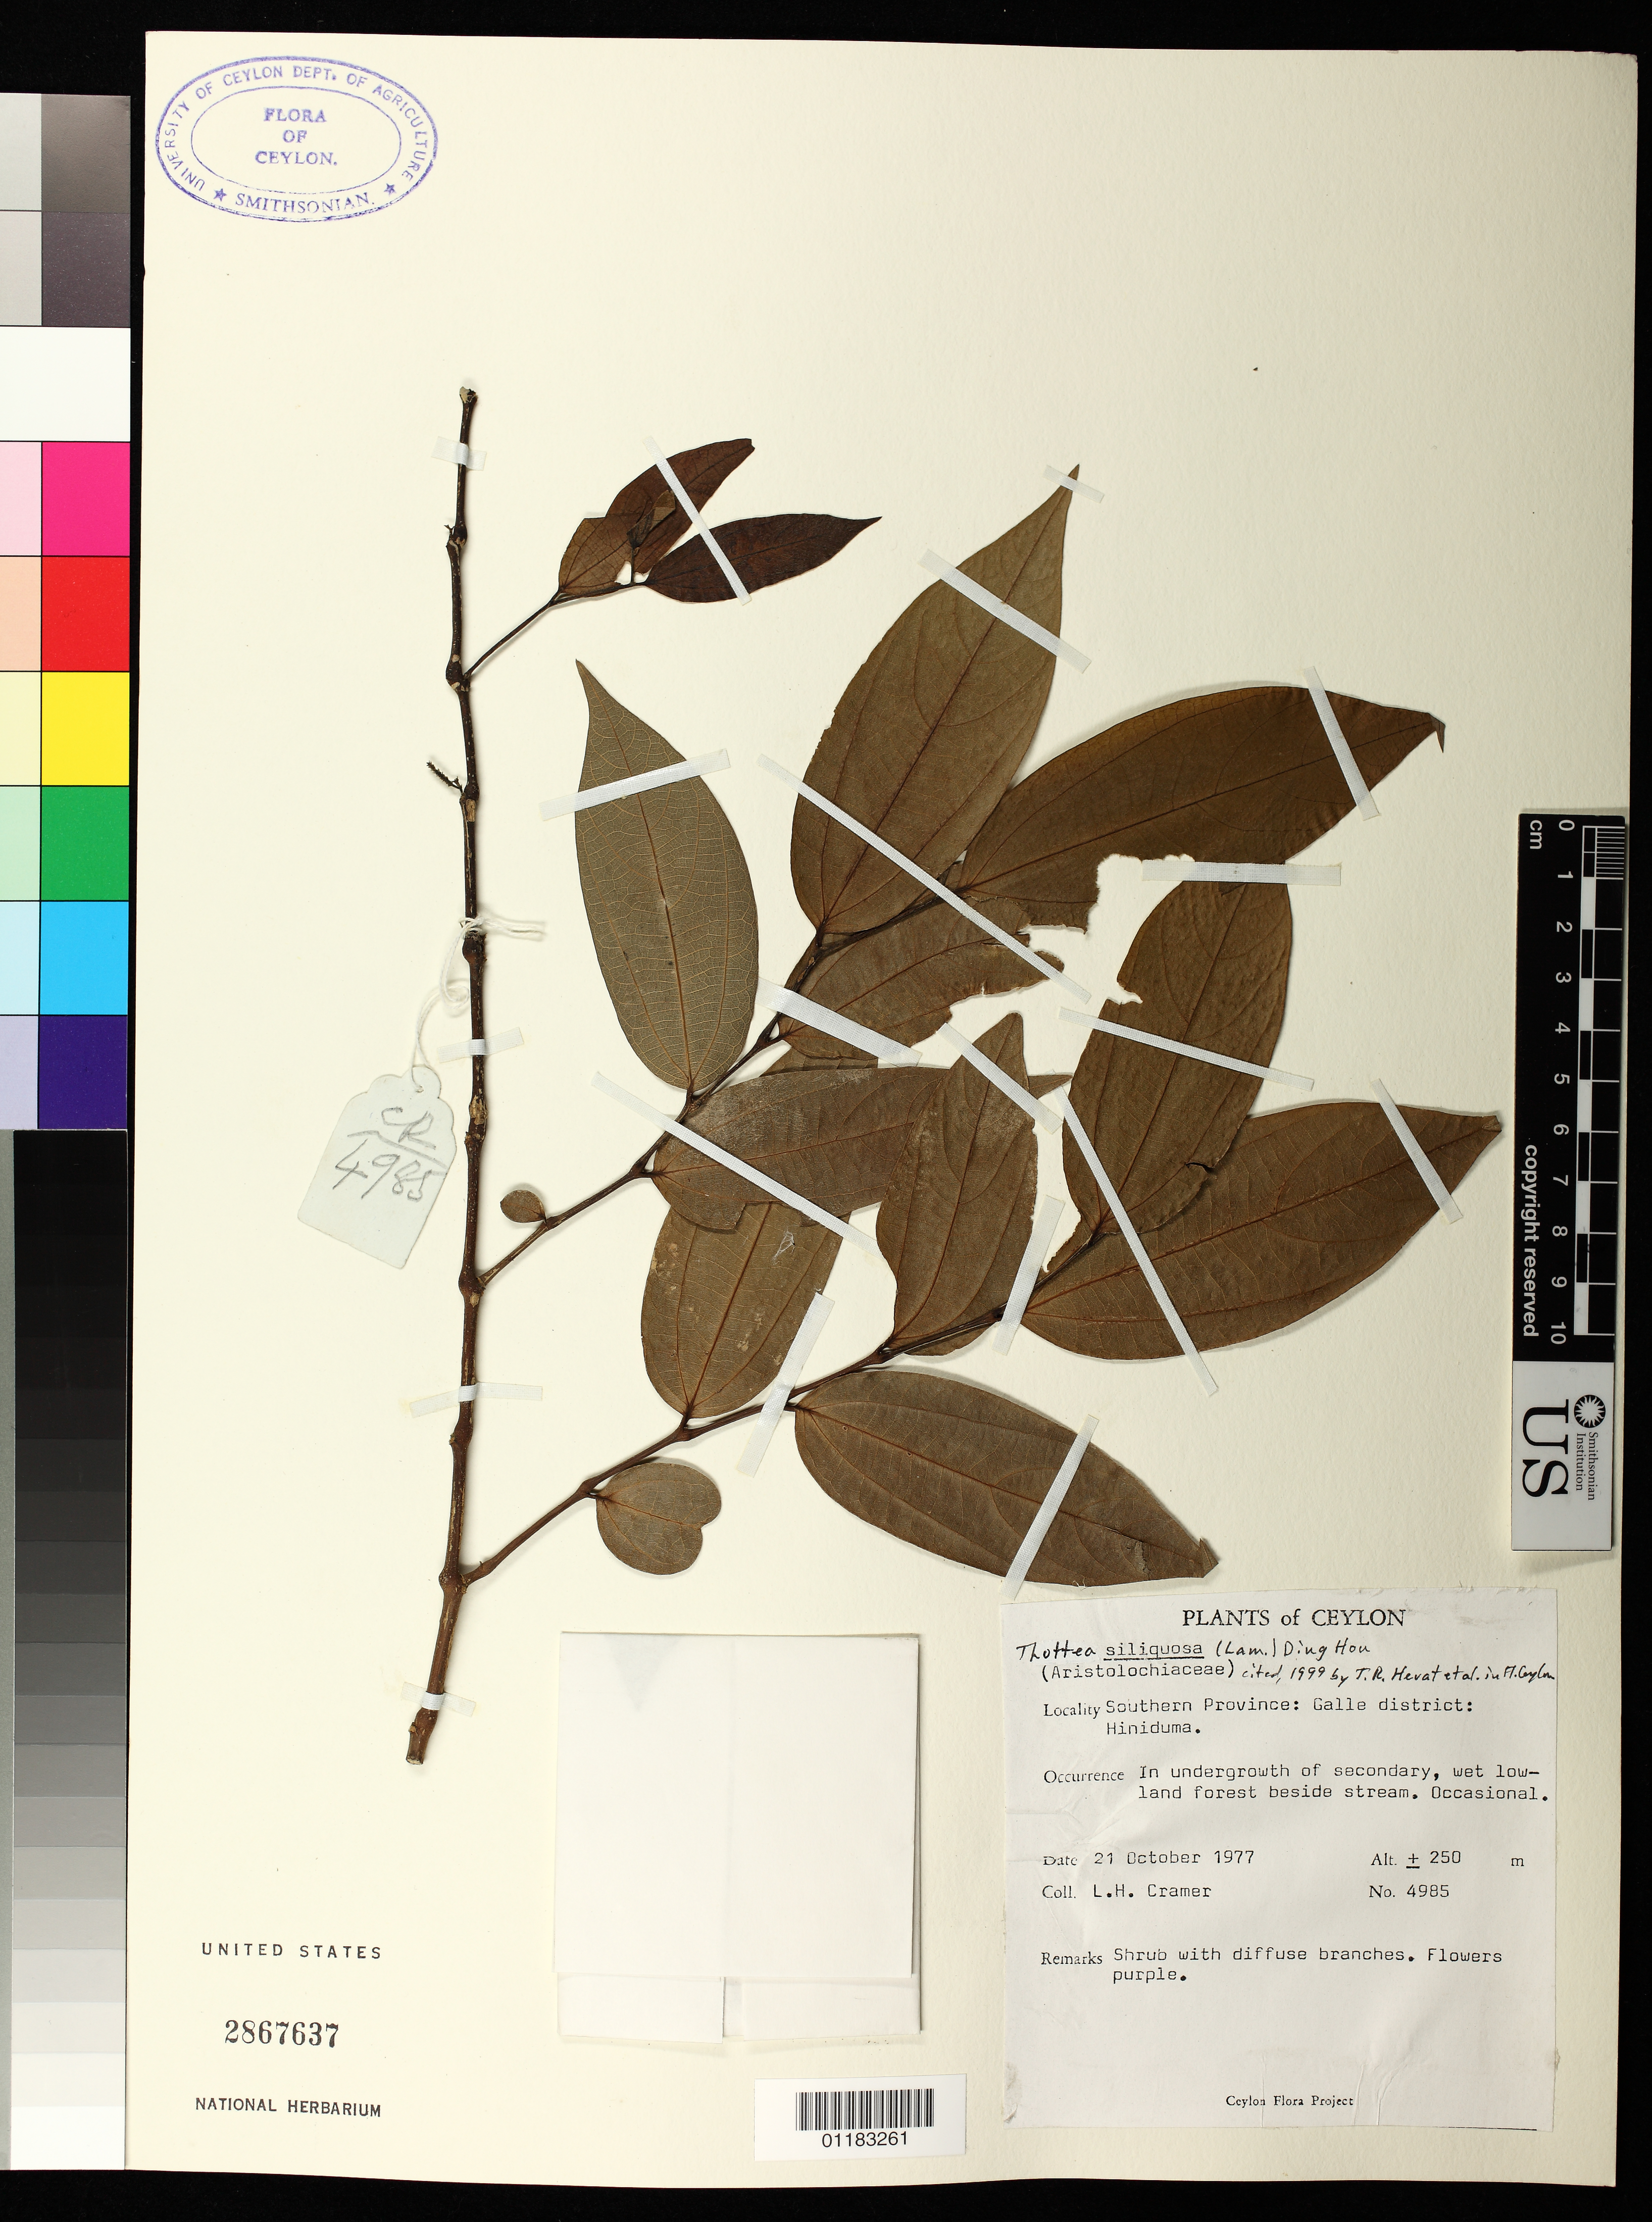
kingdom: Plantae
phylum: Tracheophyta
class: Magnoliopsida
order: Piperales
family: Aristolochiaceae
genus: Thottea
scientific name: Thottea siliquosa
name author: (Lam.) Ding Hou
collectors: L. H. Cramer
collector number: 4985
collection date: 1977-10-21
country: Sri Lanka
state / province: Southern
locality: Galle district: Hiniduma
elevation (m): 25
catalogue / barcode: US 2867637